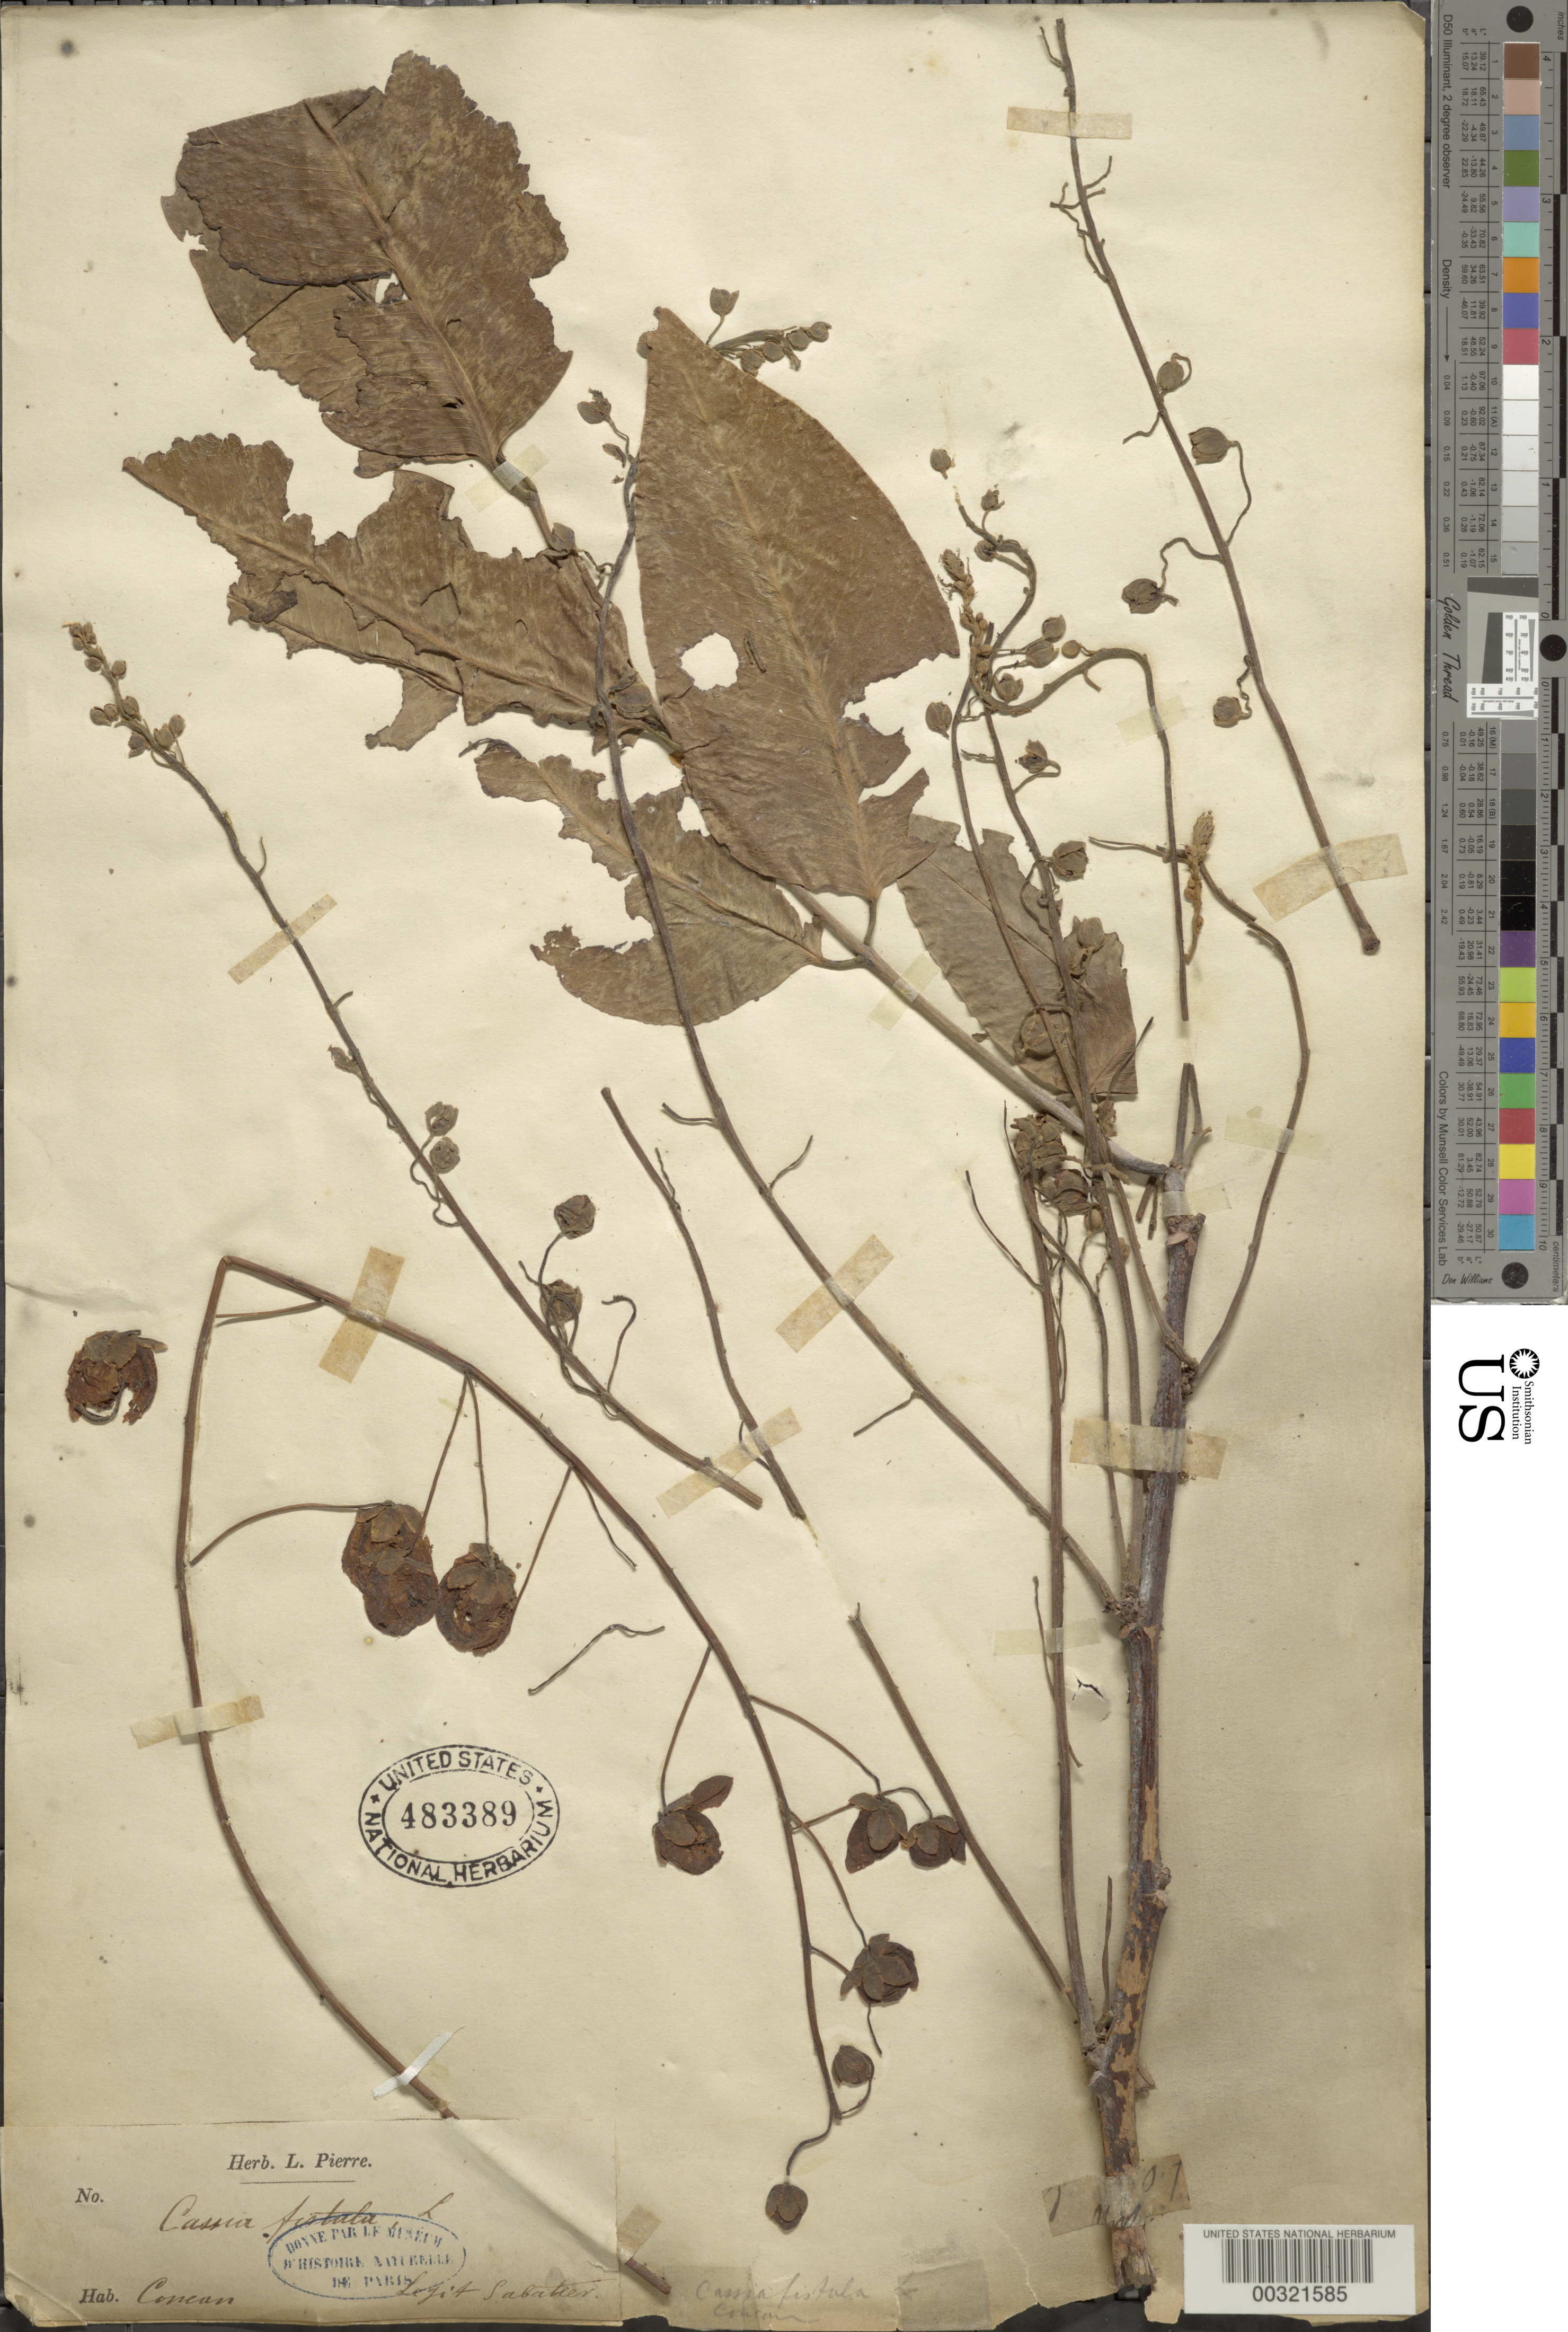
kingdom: Plantae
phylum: Tracheophyta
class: Magnoliopsida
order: Fabales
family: Fabaceae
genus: Cassia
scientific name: Cassia fistula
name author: L.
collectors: Sabatier, --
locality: Concan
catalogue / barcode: US 483389